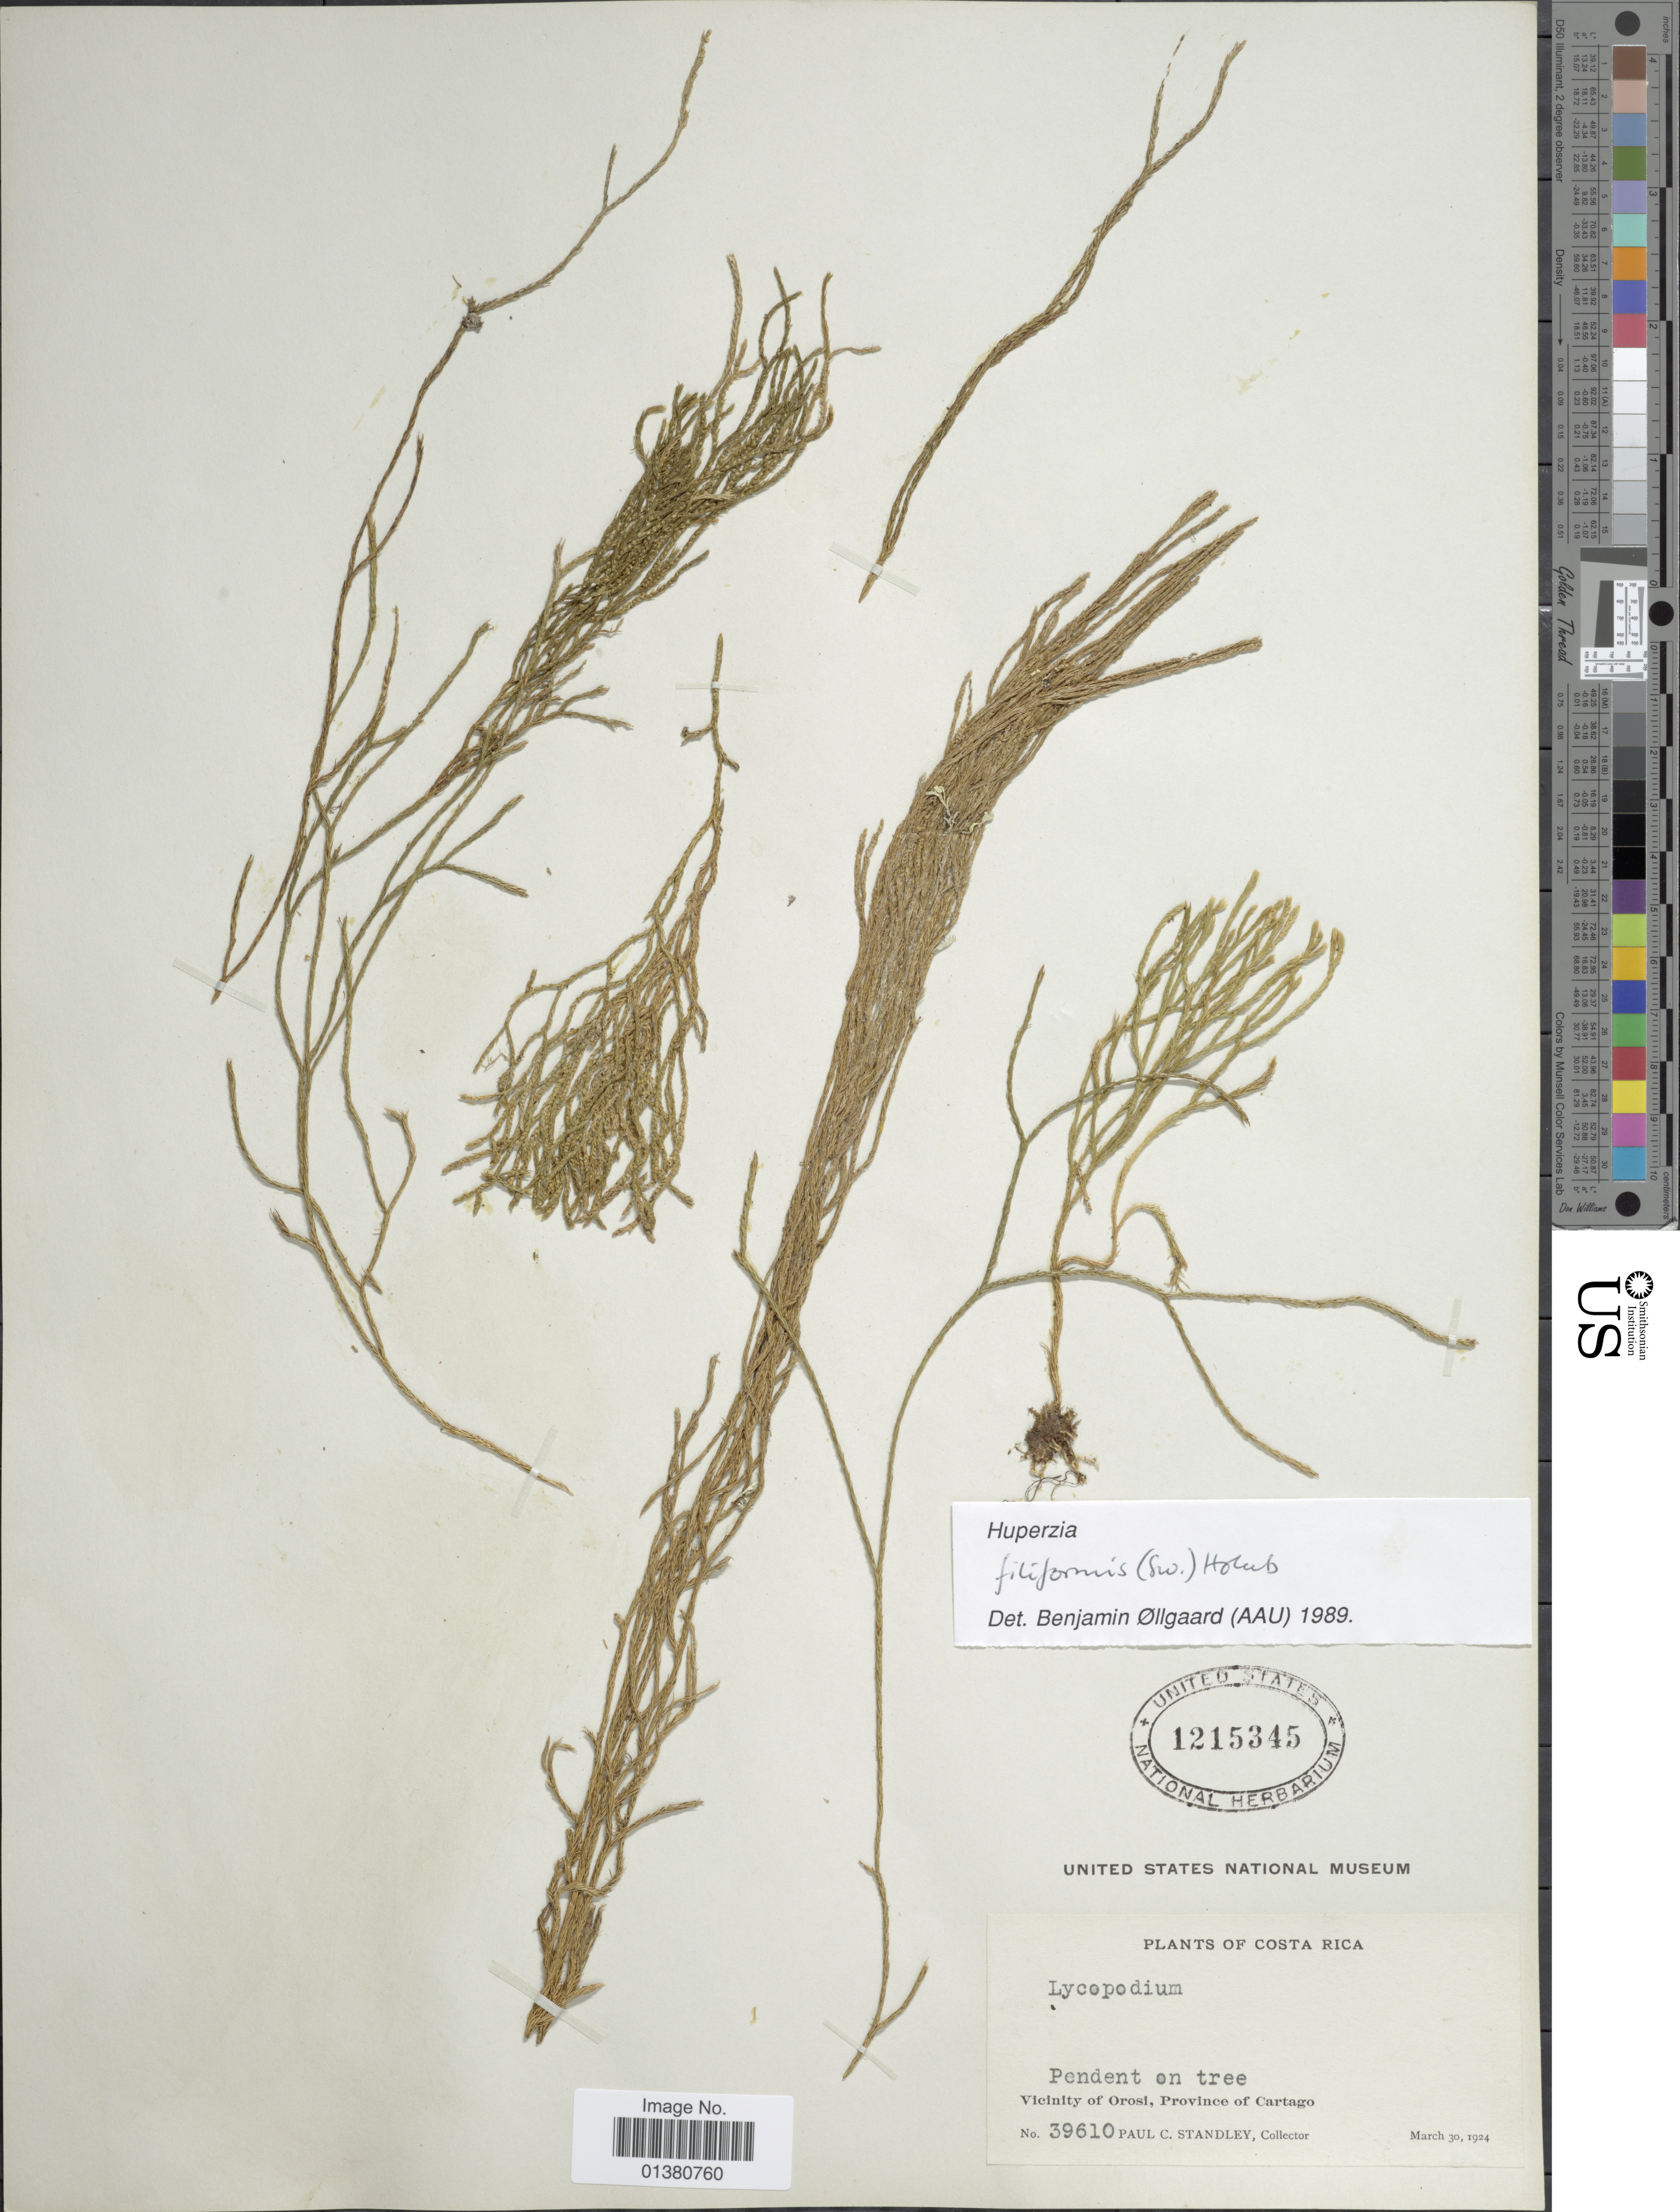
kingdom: Plantae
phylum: Tracheophyta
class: Lycopodiopsida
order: Lycopodiales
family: Lycopodiaceae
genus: Phlegmariurus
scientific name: Phlegmariurus filiformis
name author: (Sw.) W.H. Wagner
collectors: P. C. Standley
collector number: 39610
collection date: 1924-03-30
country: Costa Rica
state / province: Cartago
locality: Vicinity of Orosi, province of Cartago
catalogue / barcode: US 1215345